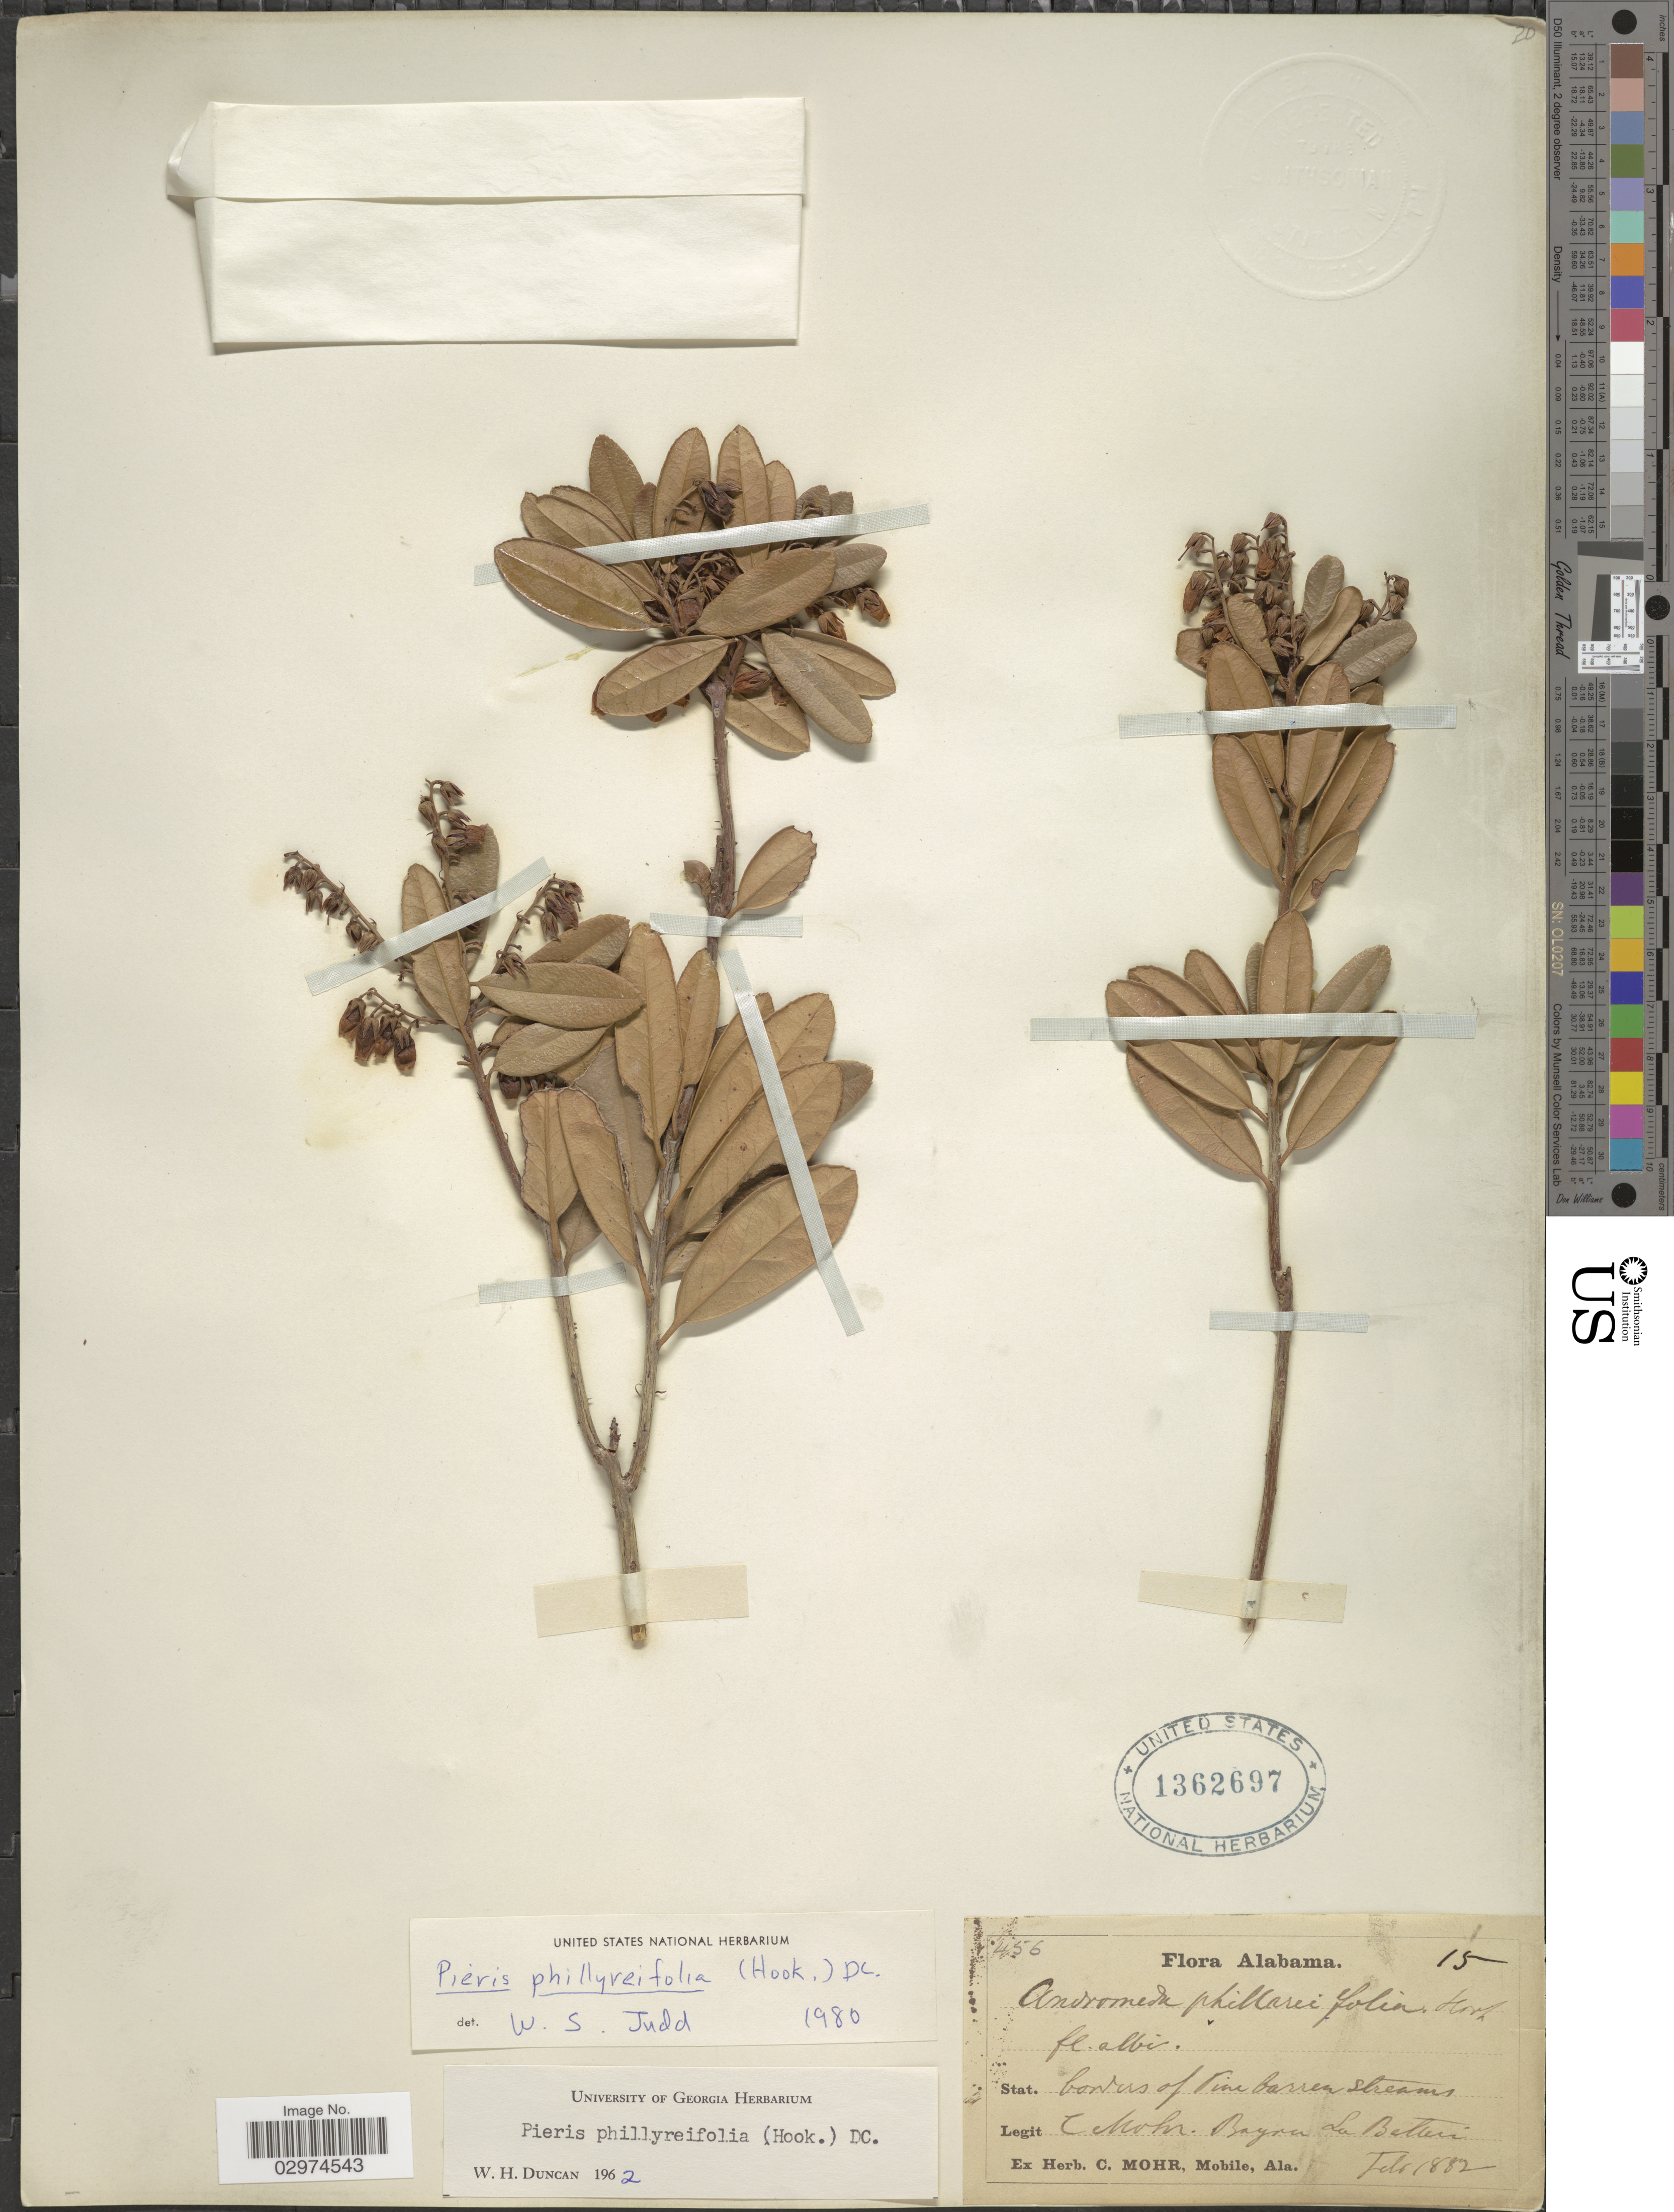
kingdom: Plantae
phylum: Tracheophyta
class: Magnoliopsida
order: Ericales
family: Ericaceae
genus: Pieris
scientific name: Pieris phillyreifolia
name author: (Hook.) DC.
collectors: C. T. Mohr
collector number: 456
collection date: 1882-02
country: United States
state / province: Alabama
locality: Bayou La Batre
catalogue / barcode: US 1362697